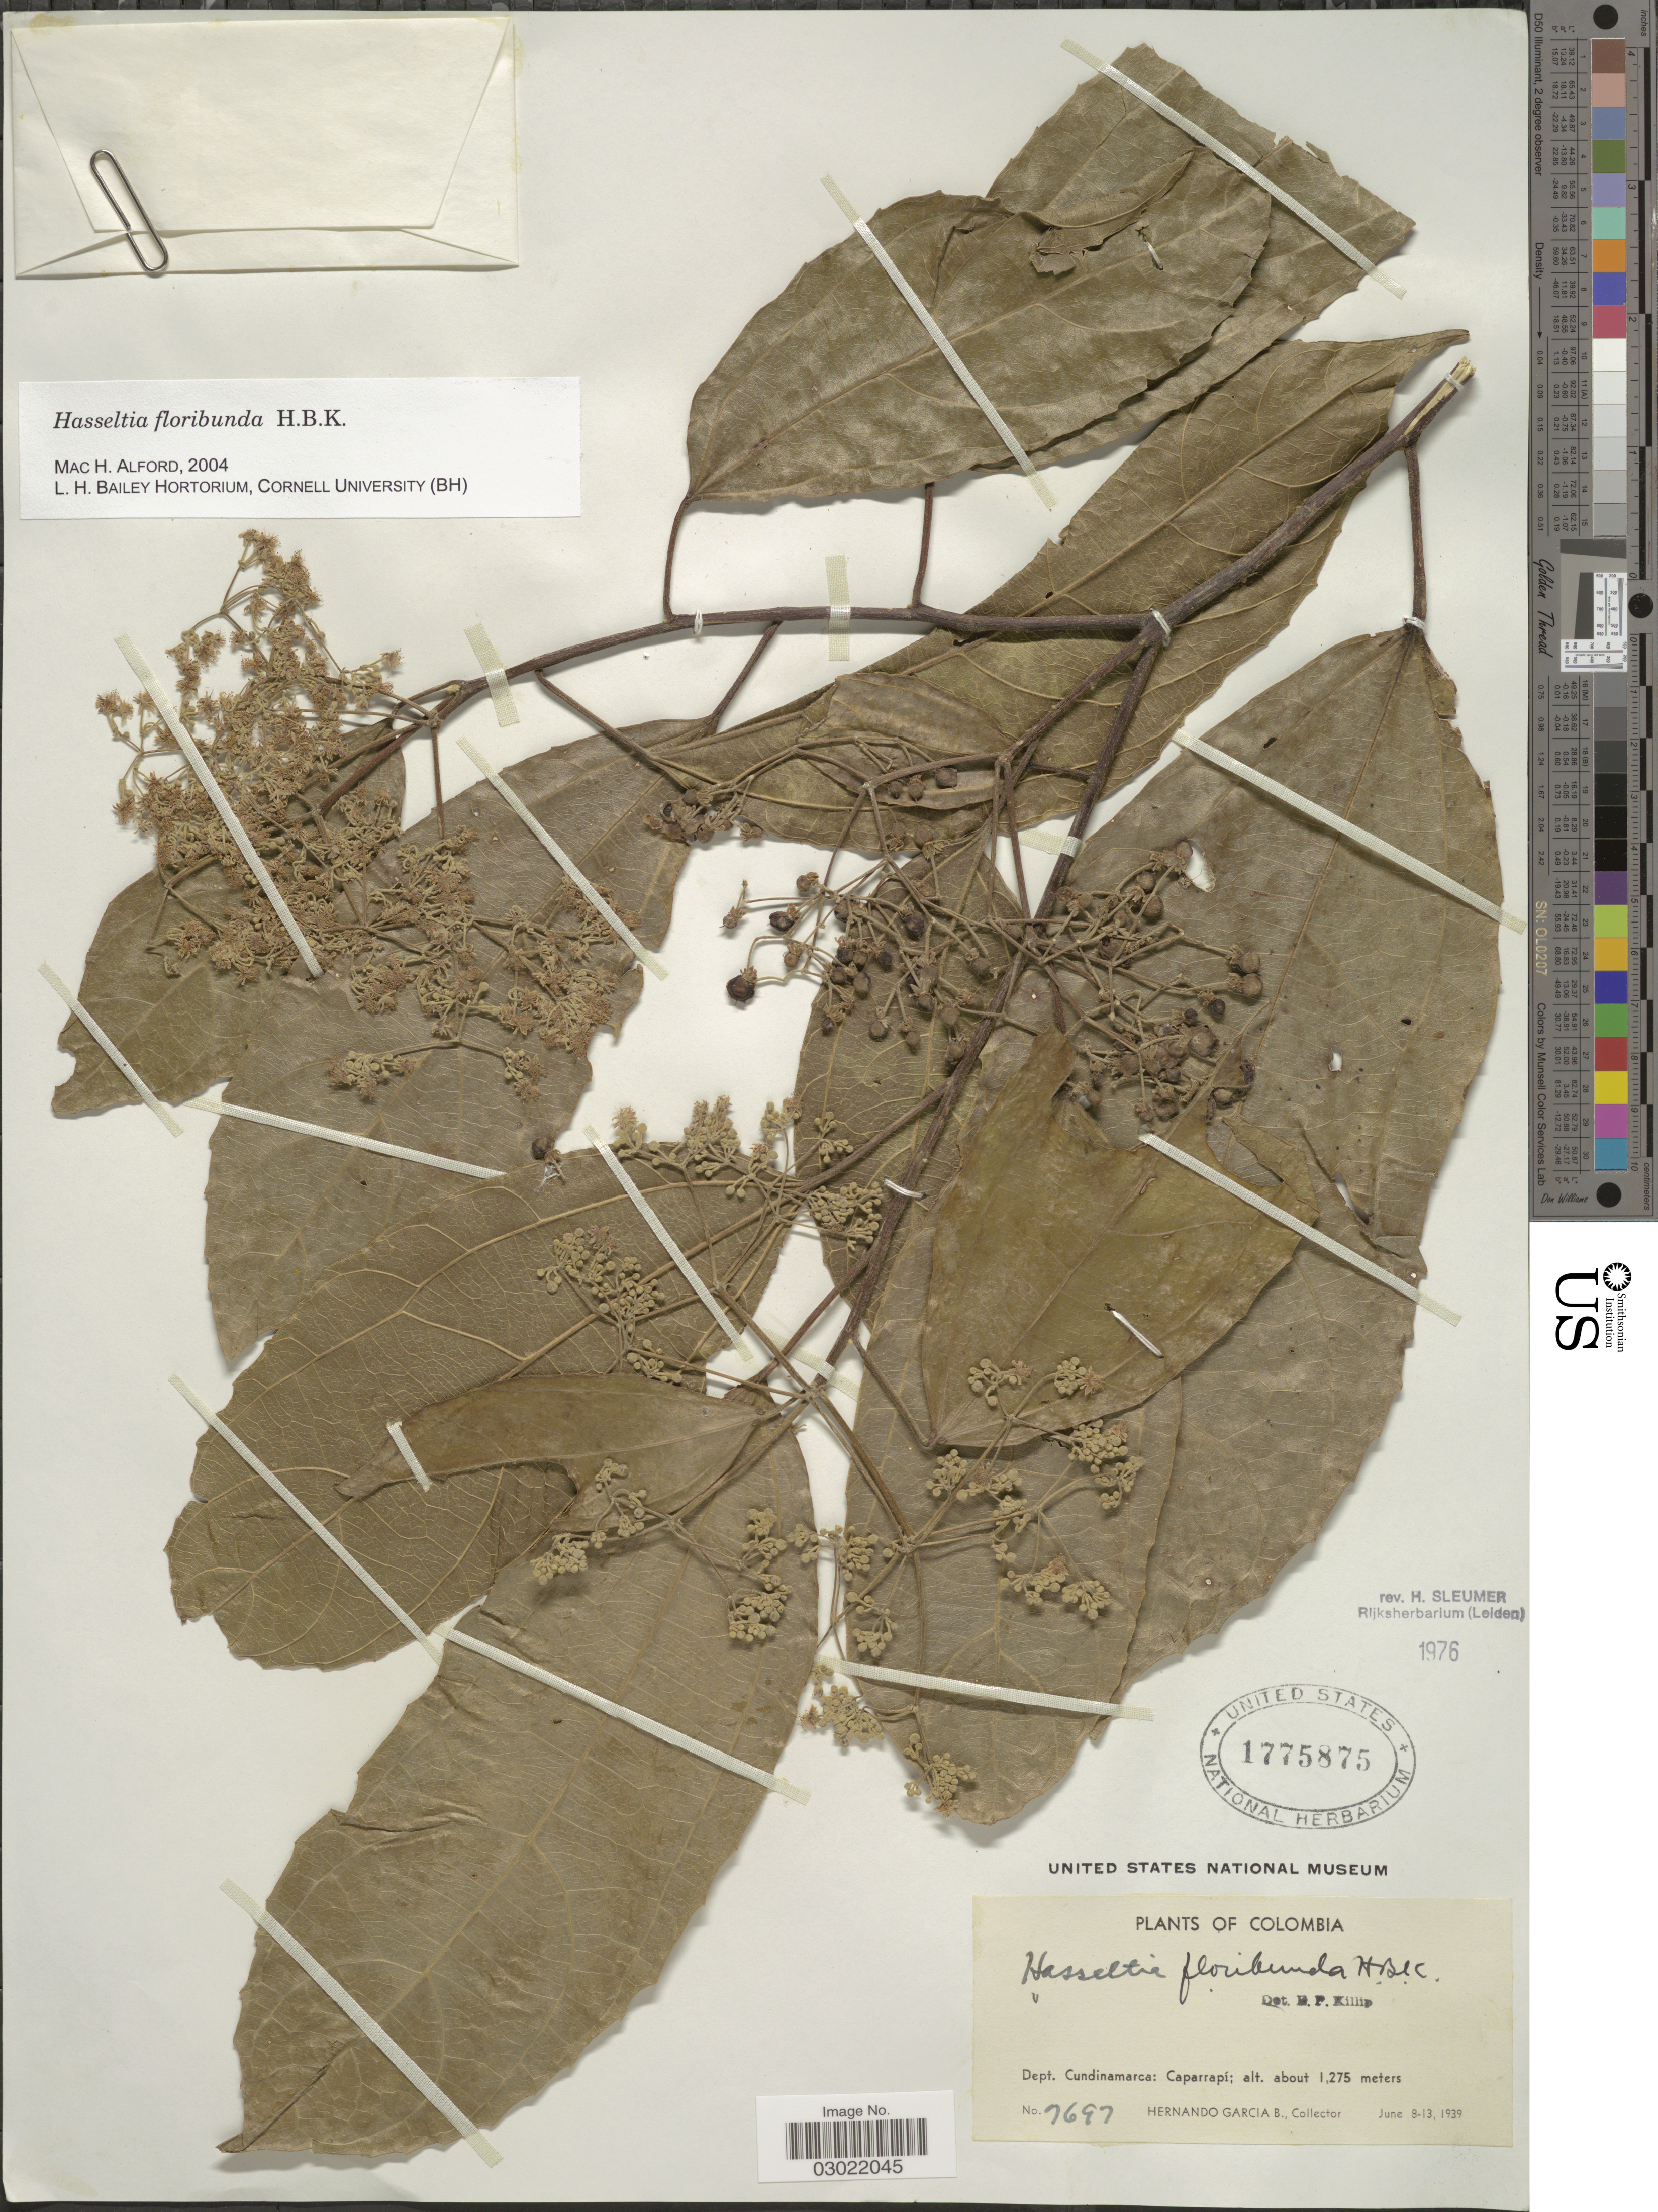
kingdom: Plantae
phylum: Tracheophyta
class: Magnoliopsida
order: Malpighiales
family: Salicaceae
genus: Hasseltia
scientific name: Hasseltia floribunda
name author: Kunth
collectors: H. García Barriga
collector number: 7697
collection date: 1939-06-08/1939-06-13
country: Colombia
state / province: Cundinamarca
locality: Dept. Cundinamarca: Caparrapí.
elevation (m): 1275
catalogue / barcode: US 1775875